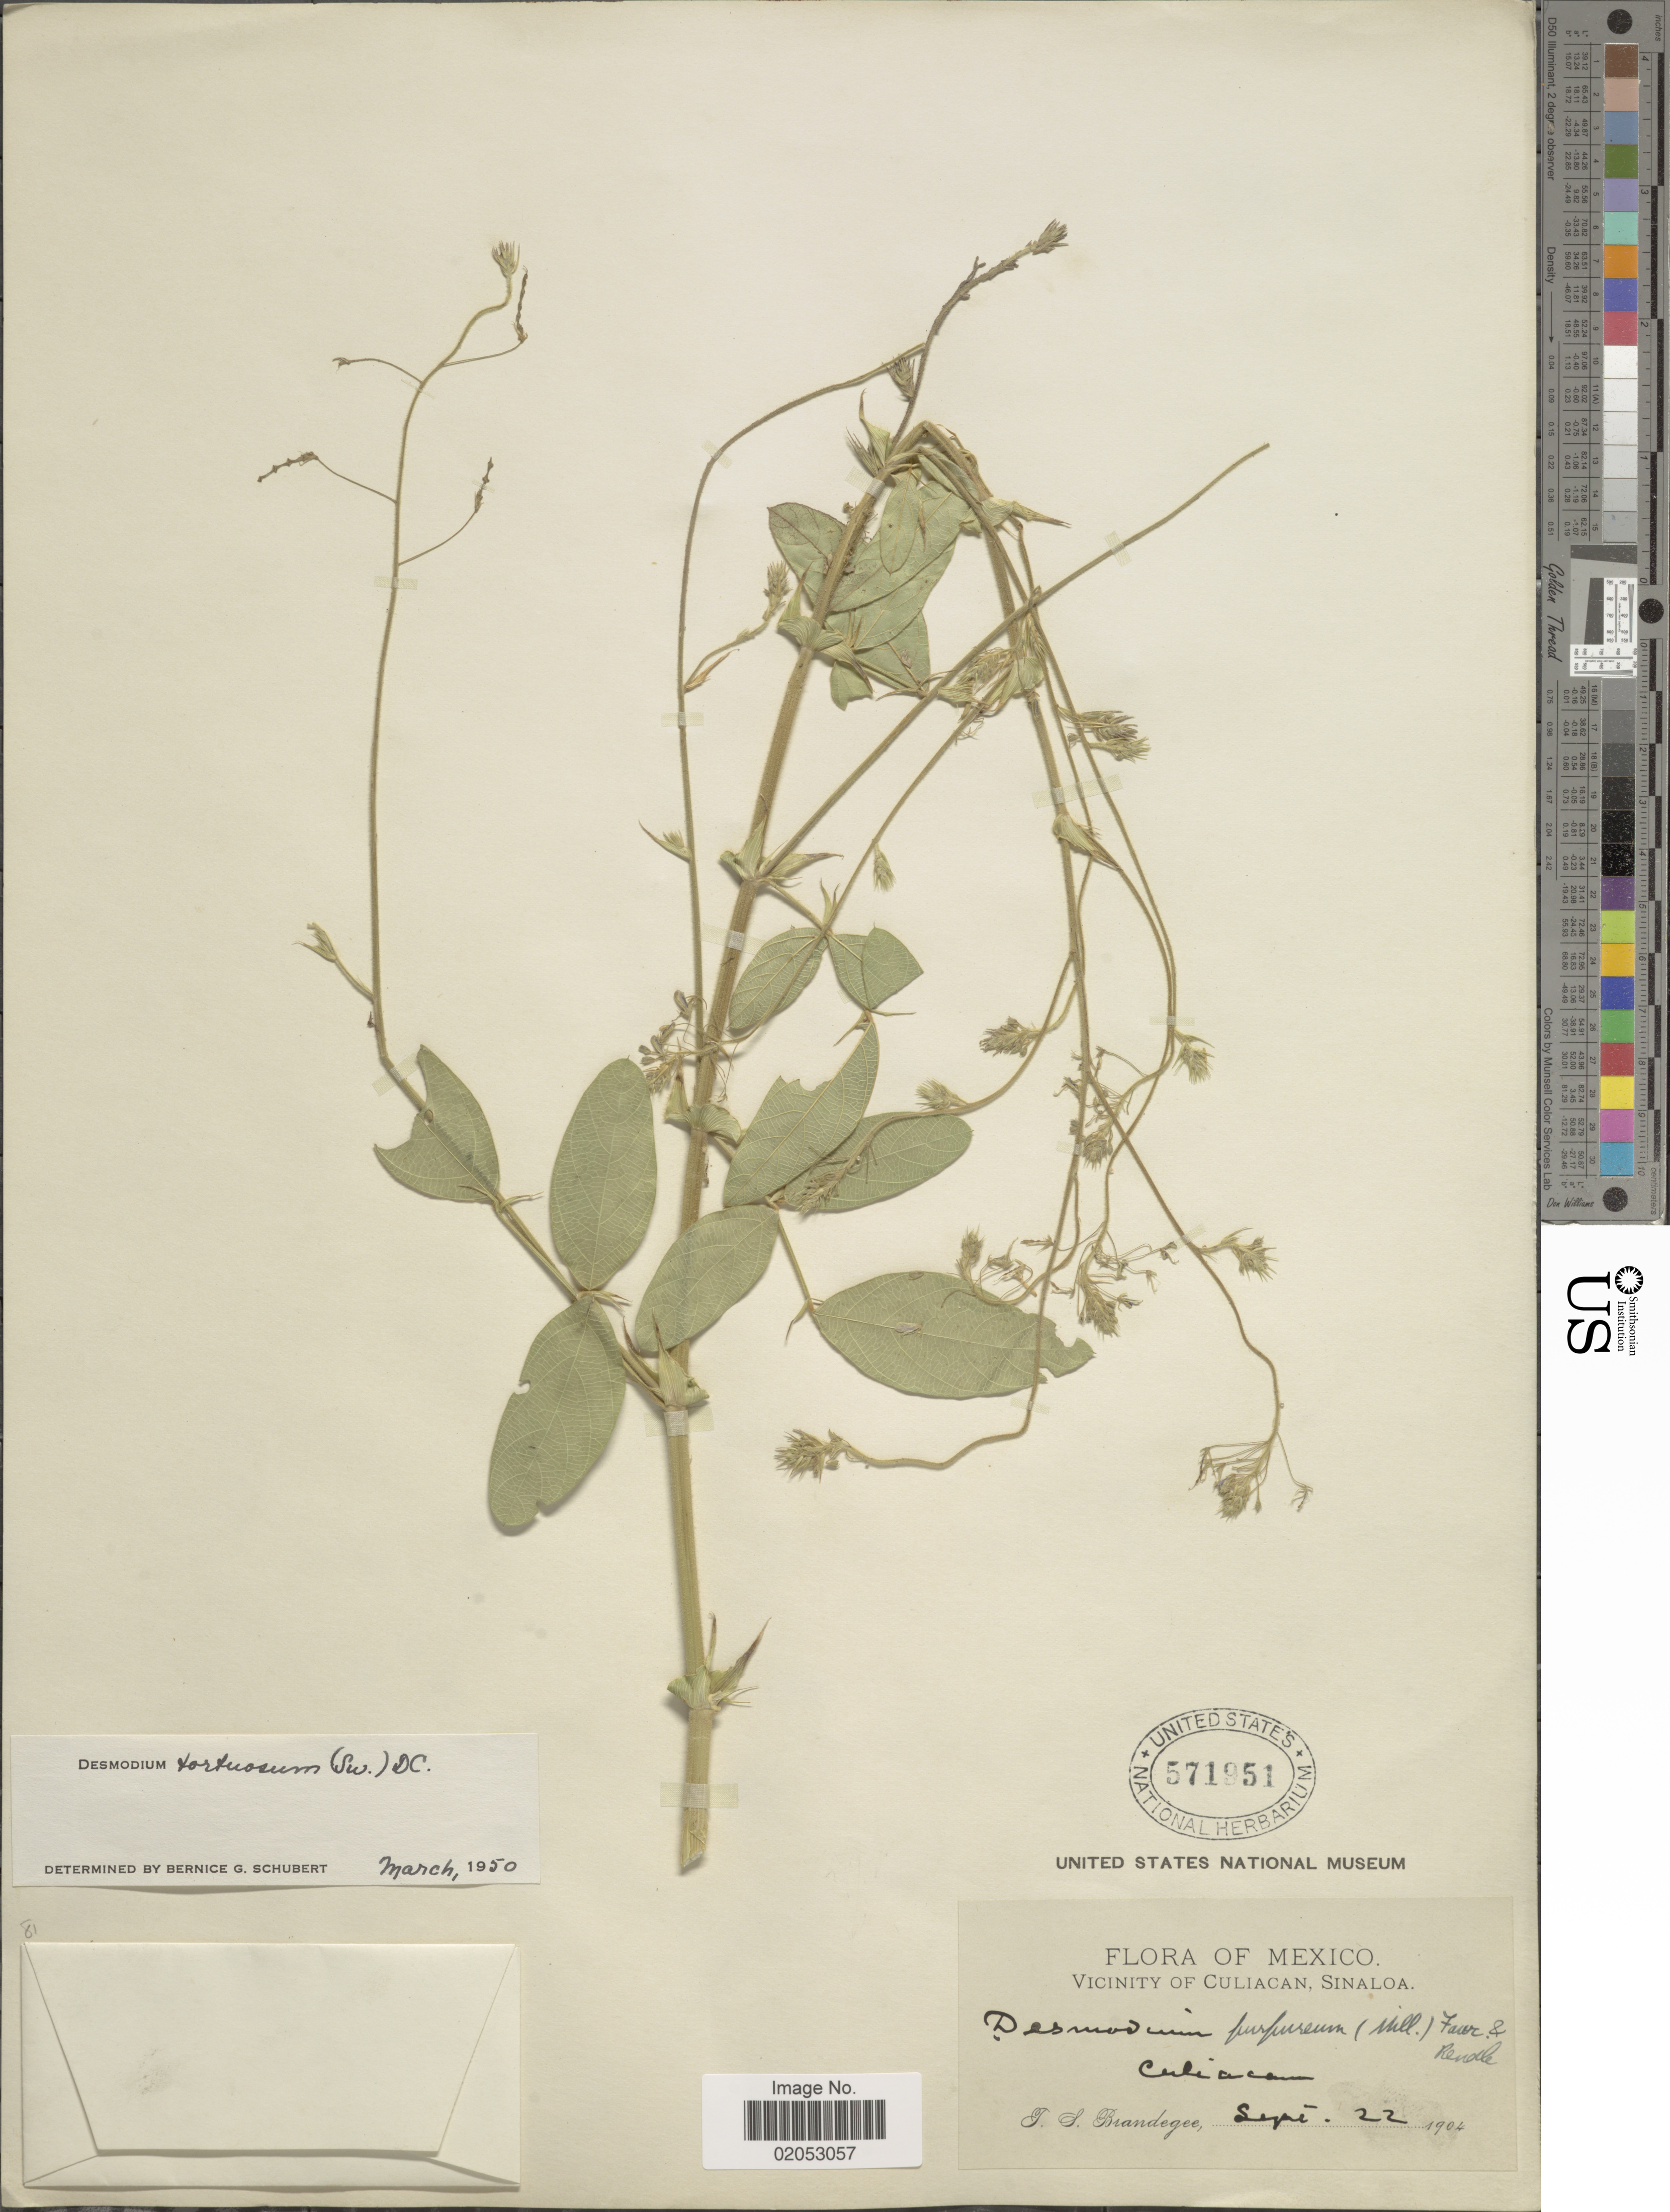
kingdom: Plantae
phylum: Tracheophyta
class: Magnoliopsida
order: Fabales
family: Fabaceae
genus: Desmodium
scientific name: Desmodium tortuosum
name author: (Sw.) DC.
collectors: J. S. Brandegee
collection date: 1904-09-22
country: Mexico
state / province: Sinaloa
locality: Vicinity of Culiacan, Sinaloa. Culiacan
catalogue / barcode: US 571951